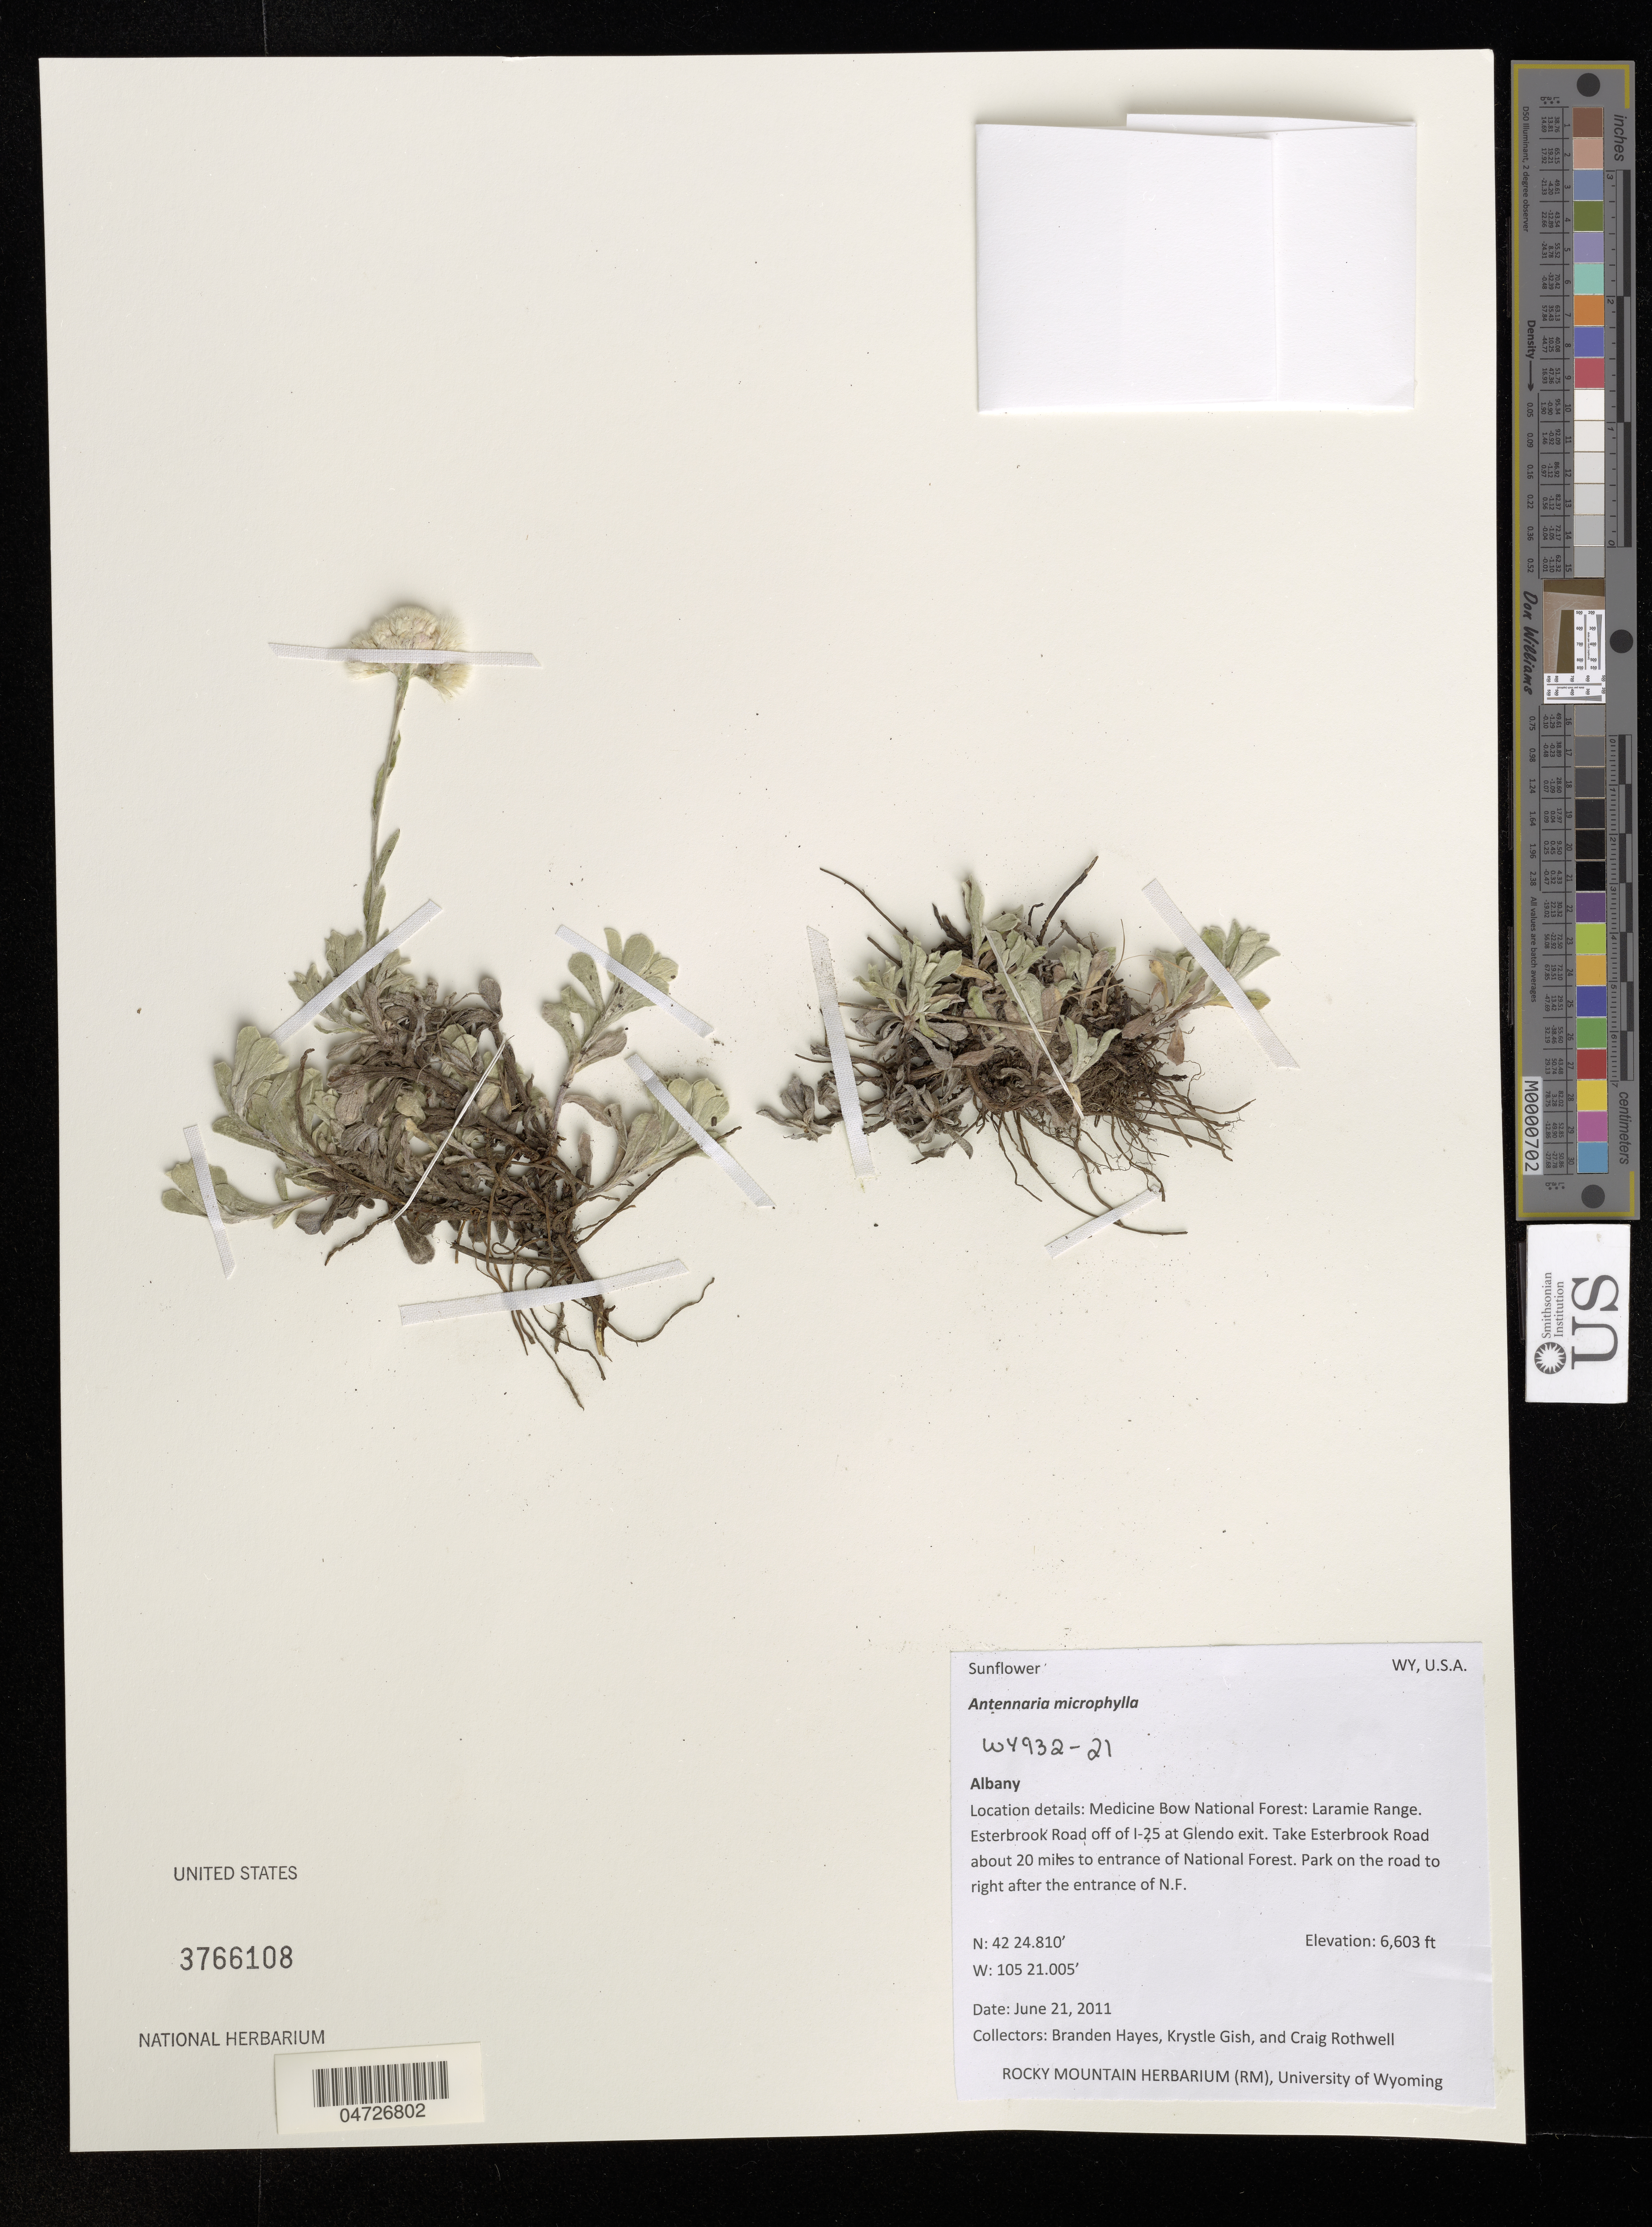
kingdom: Plantae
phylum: Tracheophyta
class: Magnoliopsida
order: Asterales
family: Asteraceae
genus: Antennaria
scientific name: Antennaria microphylla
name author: Rydb.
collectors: B. Hayes, K. Gish & C. Rothwell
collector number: WY932-21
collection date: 2011-06-21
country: United States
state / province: Wyoming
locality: Albany. Medicine Bow National Forest: Laramie Range. Esterbrook Road off of I-25 at Glendo exit. Take Esterbrook Road about 20 miles to entrance if National Forest. Park on the road to right after the entrance of N.F.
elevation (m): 2013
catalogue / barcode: US 3766108